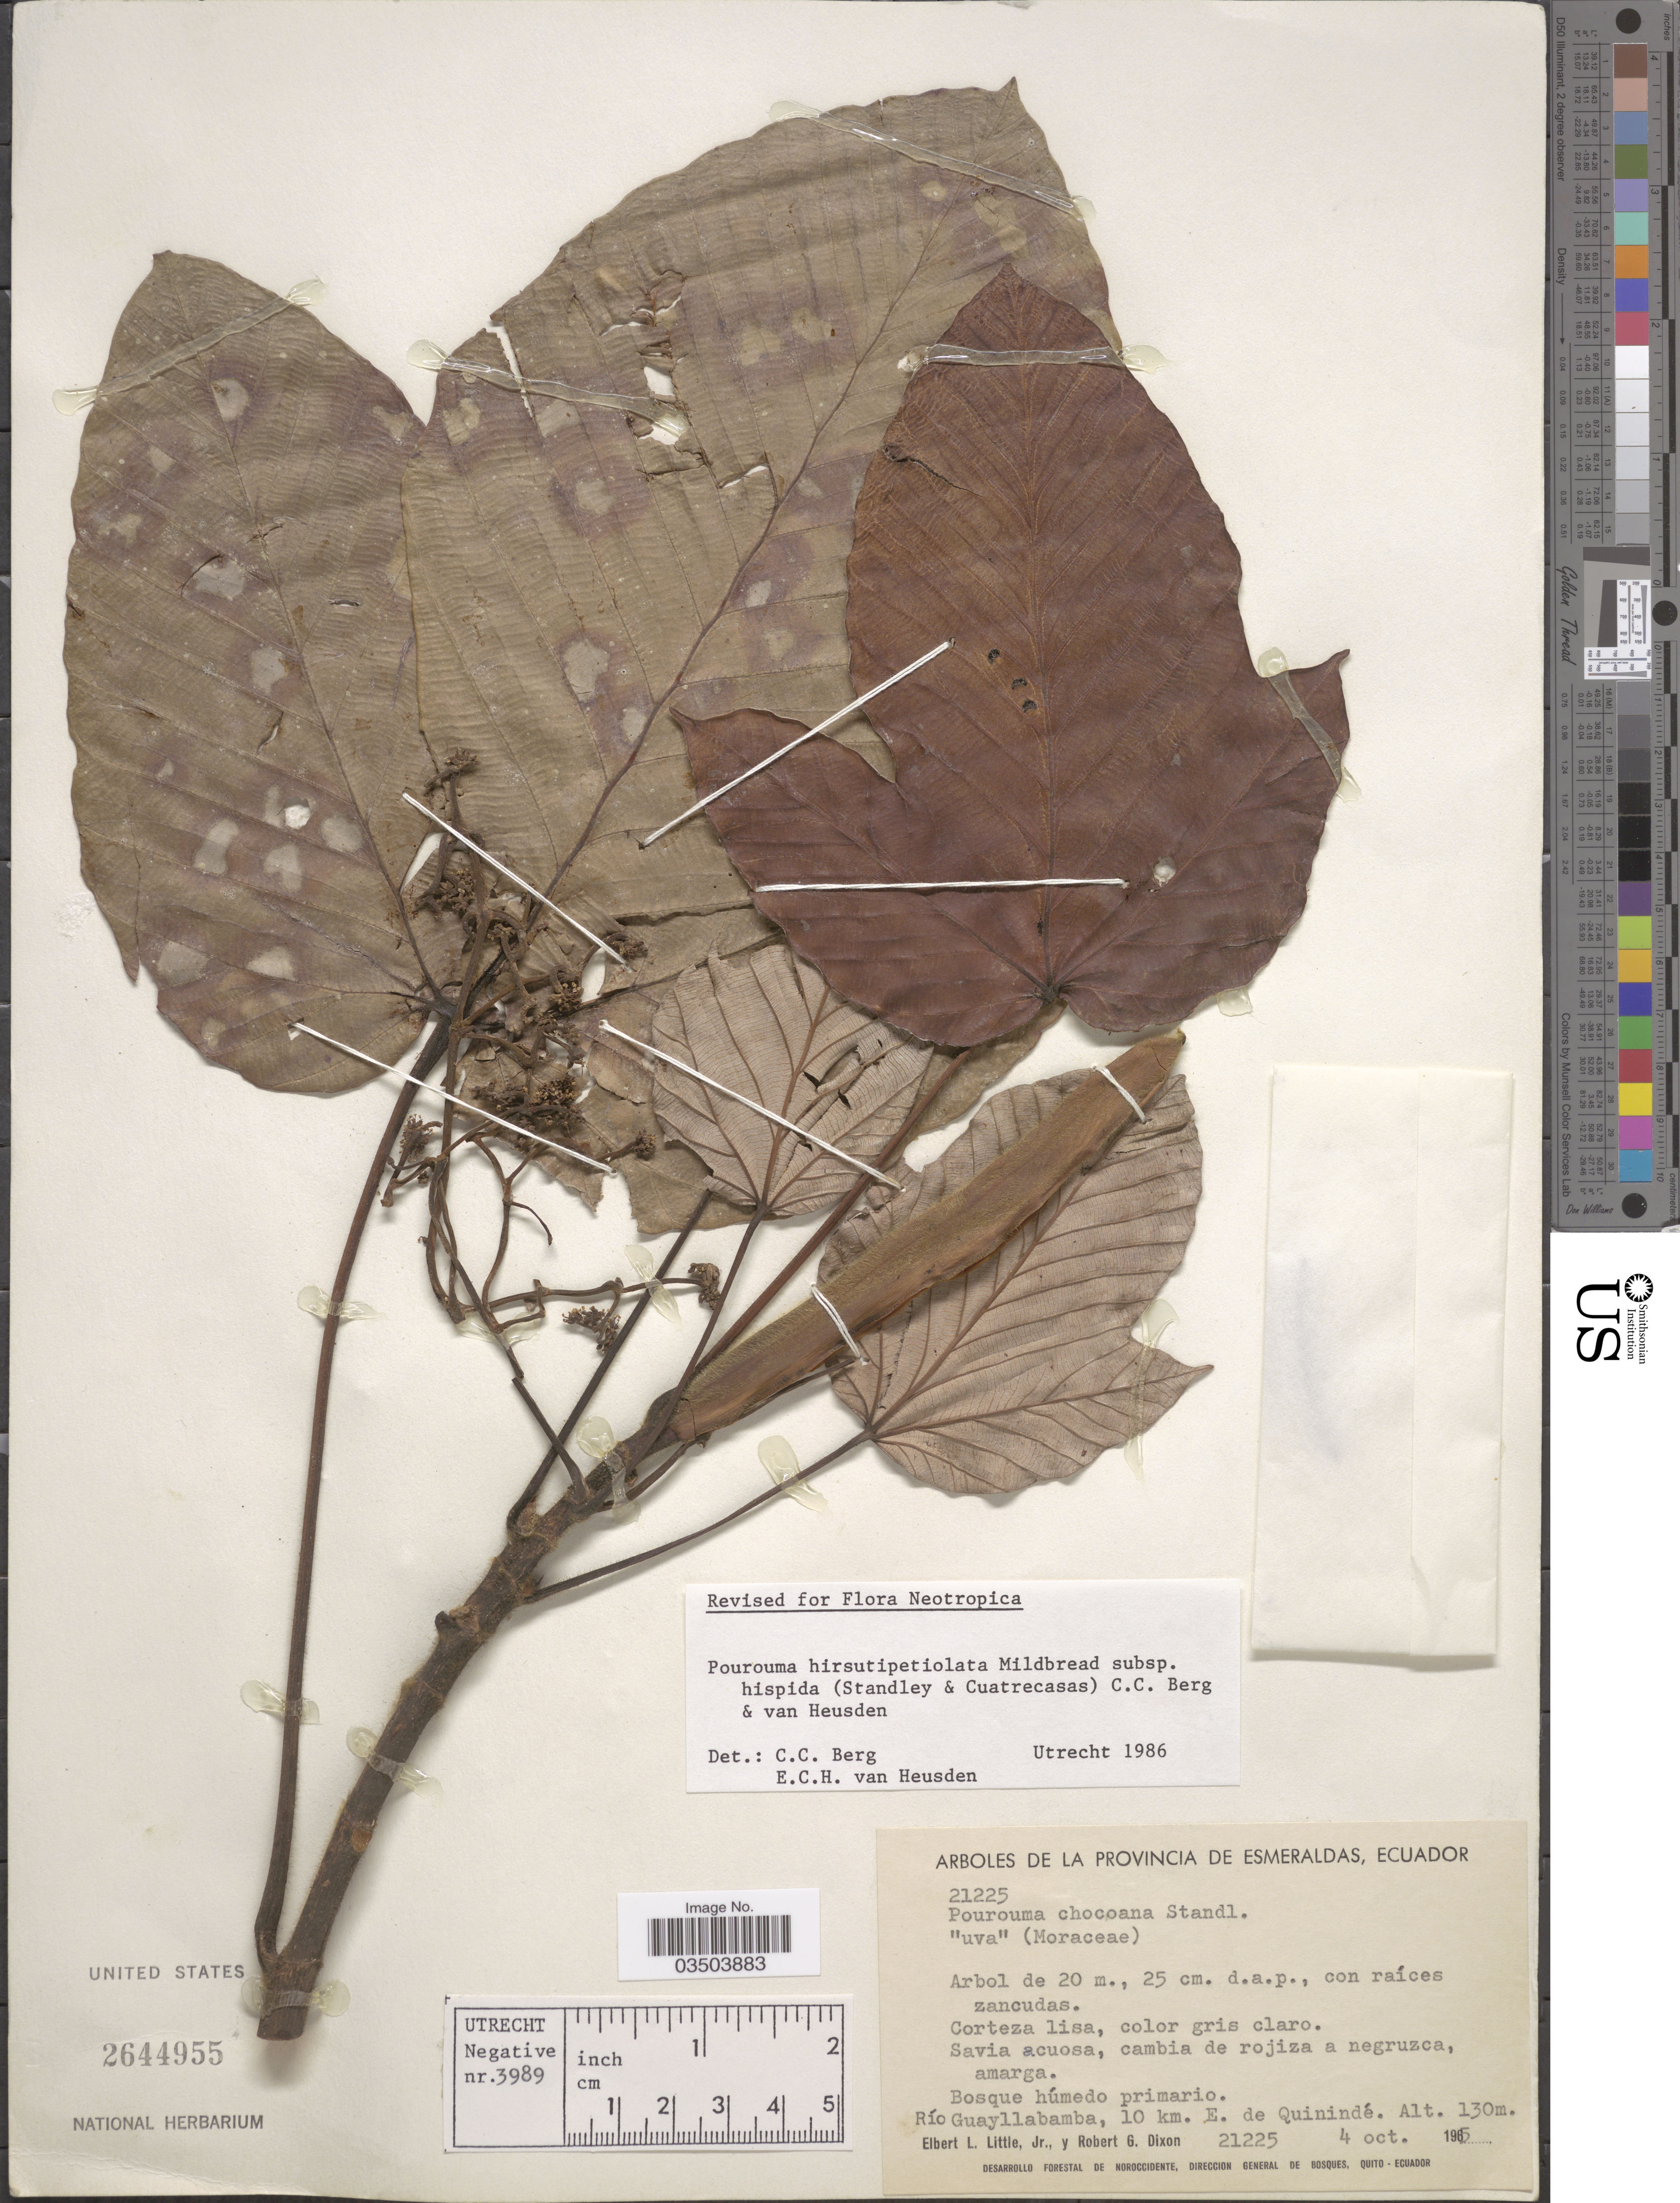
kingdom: Plantae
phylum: Tracheophyta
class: Magnoliopsida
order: Rosales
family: Urticaceae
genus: Pourouma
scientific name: Pourouma hirsutipetiolata subsp. hispida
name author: (Standl. & Cuatrec.) C.C. Berg & Heusden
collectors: E. L. Little & R. G. Dixon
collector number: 21225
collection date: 1965-10-04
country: Ecuador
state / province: Esmeraldas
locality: Río Guayllabamba, 10 km. E. de Quinindé.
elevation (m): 130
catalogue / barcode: US 2644955